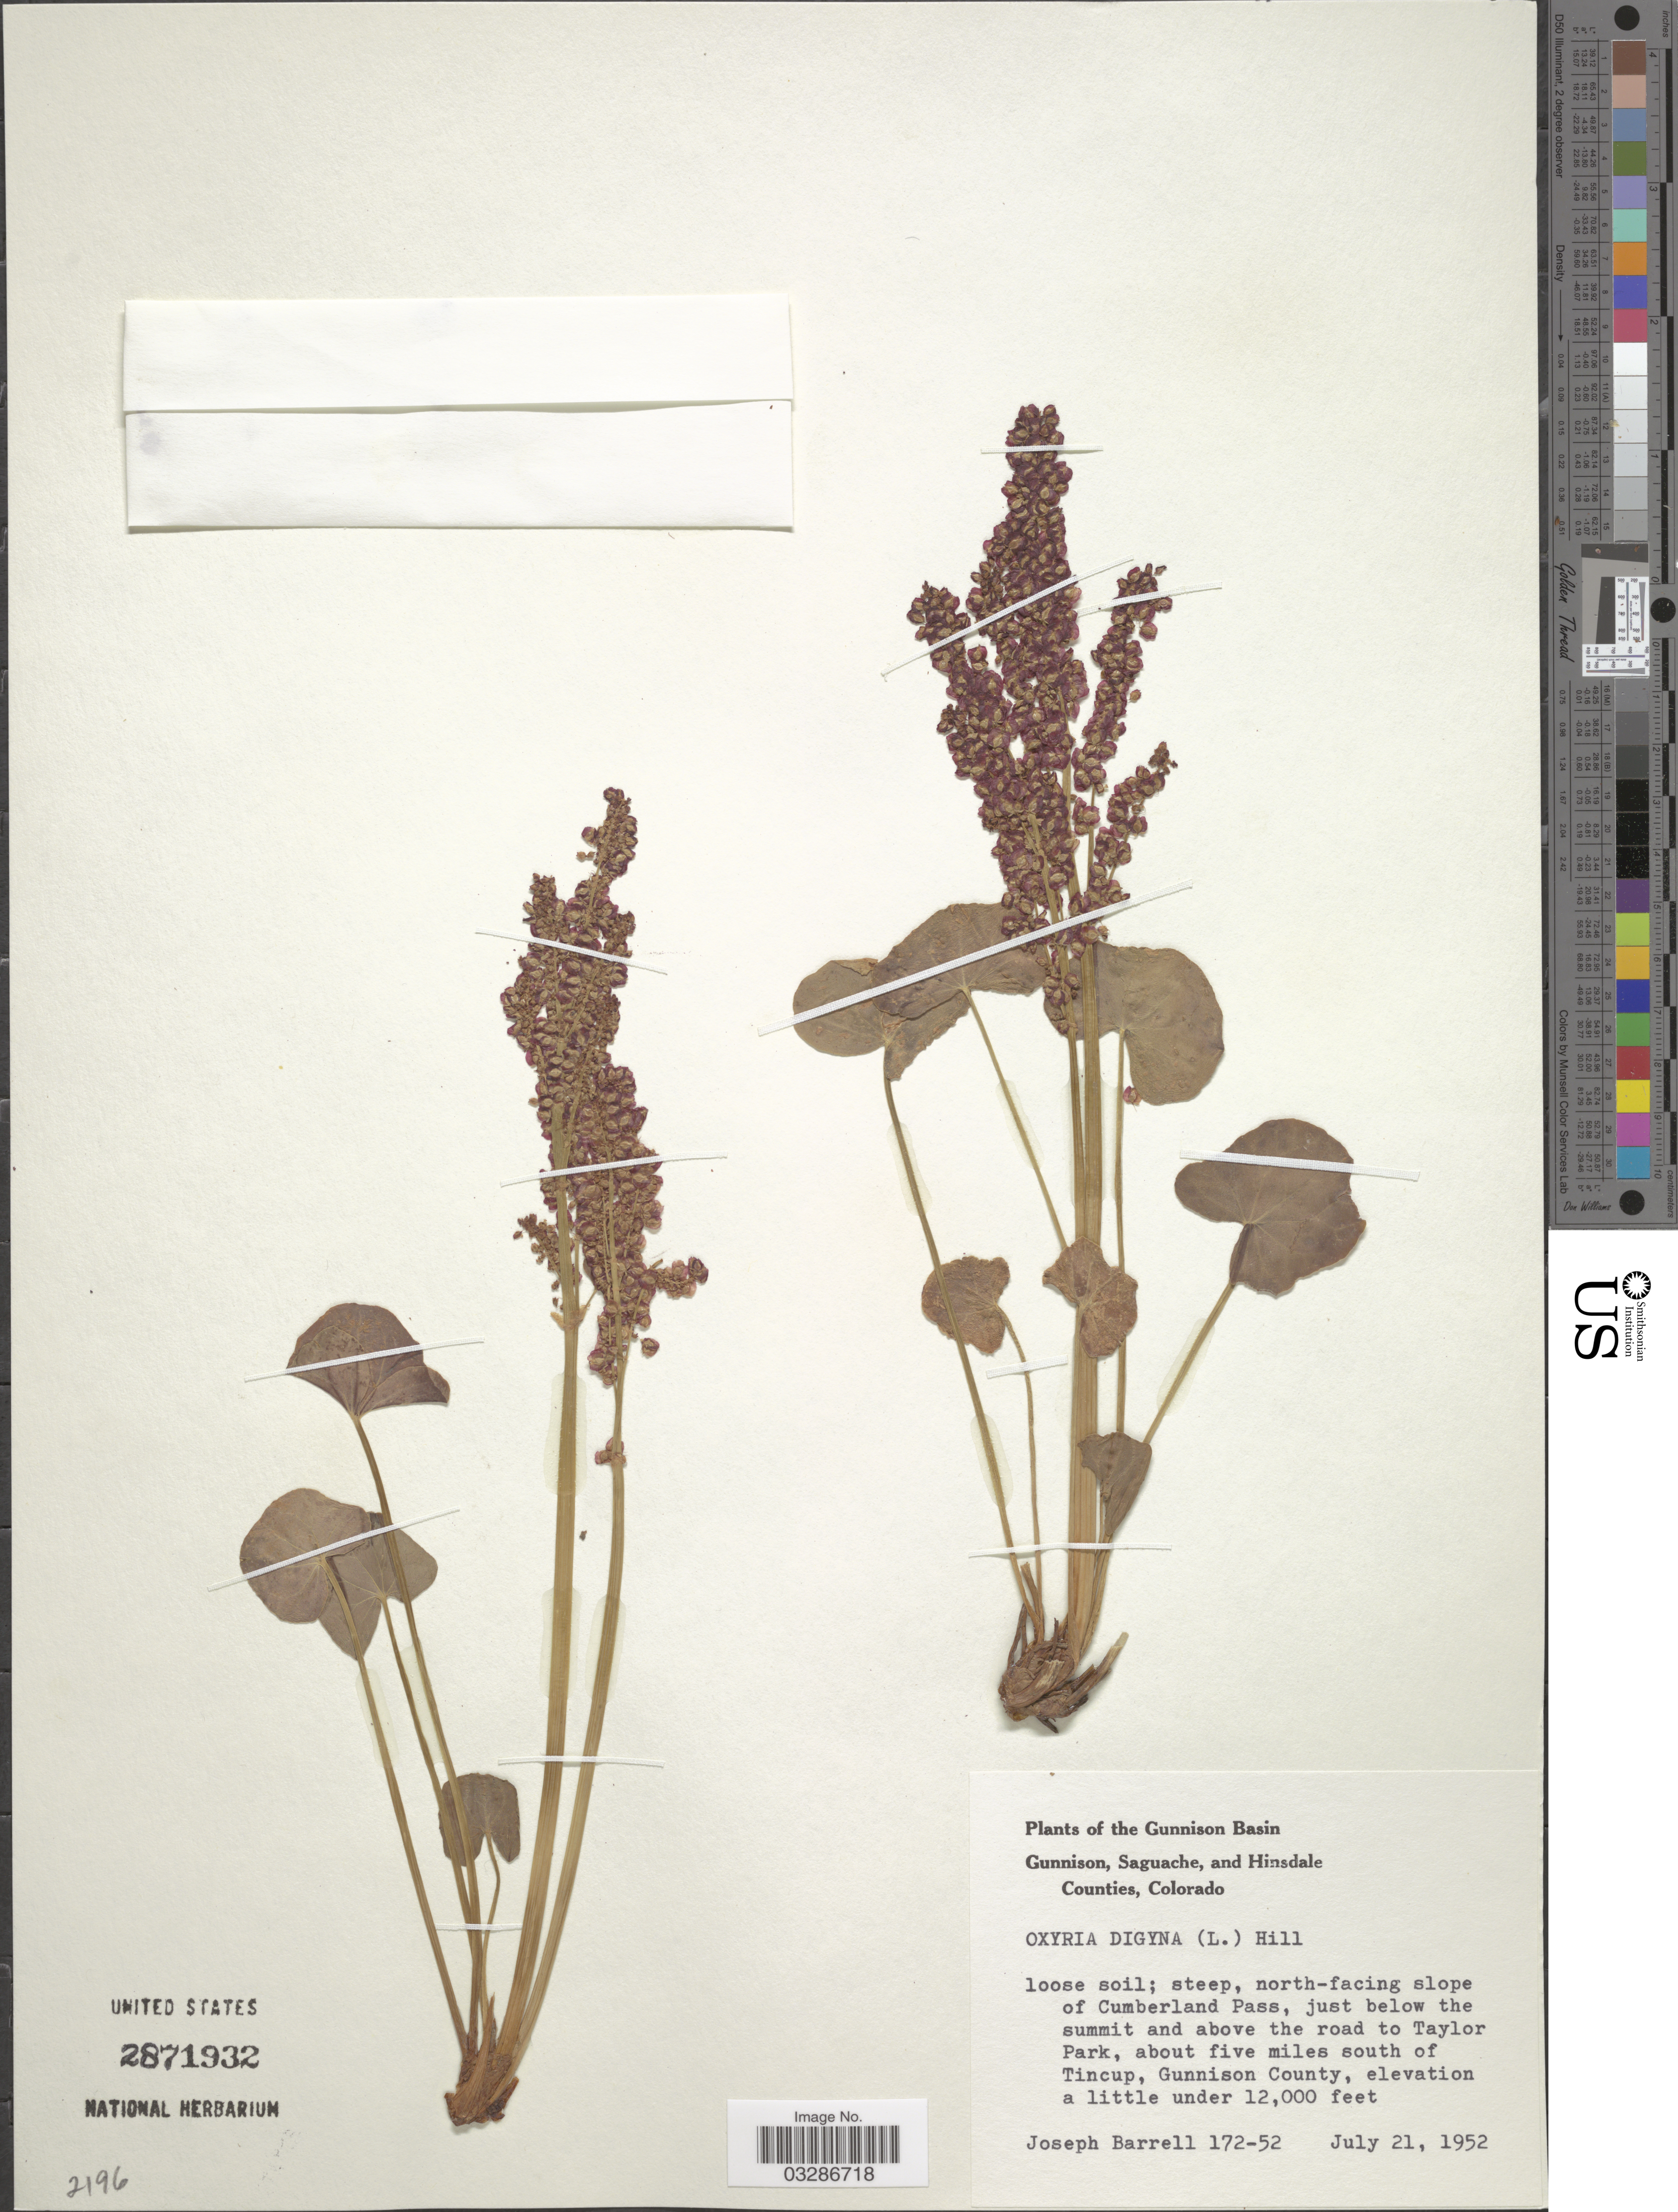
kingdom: Plantae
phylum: Tracheophyta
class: Magnoliopsida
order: Caryophyllales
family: Polygonaceae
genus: Oxyria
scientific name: Oxyria digyna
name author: (L.) Hill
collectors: J. Barrell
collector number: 172-52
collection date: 1952-07-21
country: United States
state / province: Colorado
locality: The Gunnison Basin. North-facing slope of Cumberland Pass, just below the summit and above the road to Taylor Park, about five miles south of Tincup, Gunnison County.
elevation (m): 3658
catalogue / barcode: US 2871932